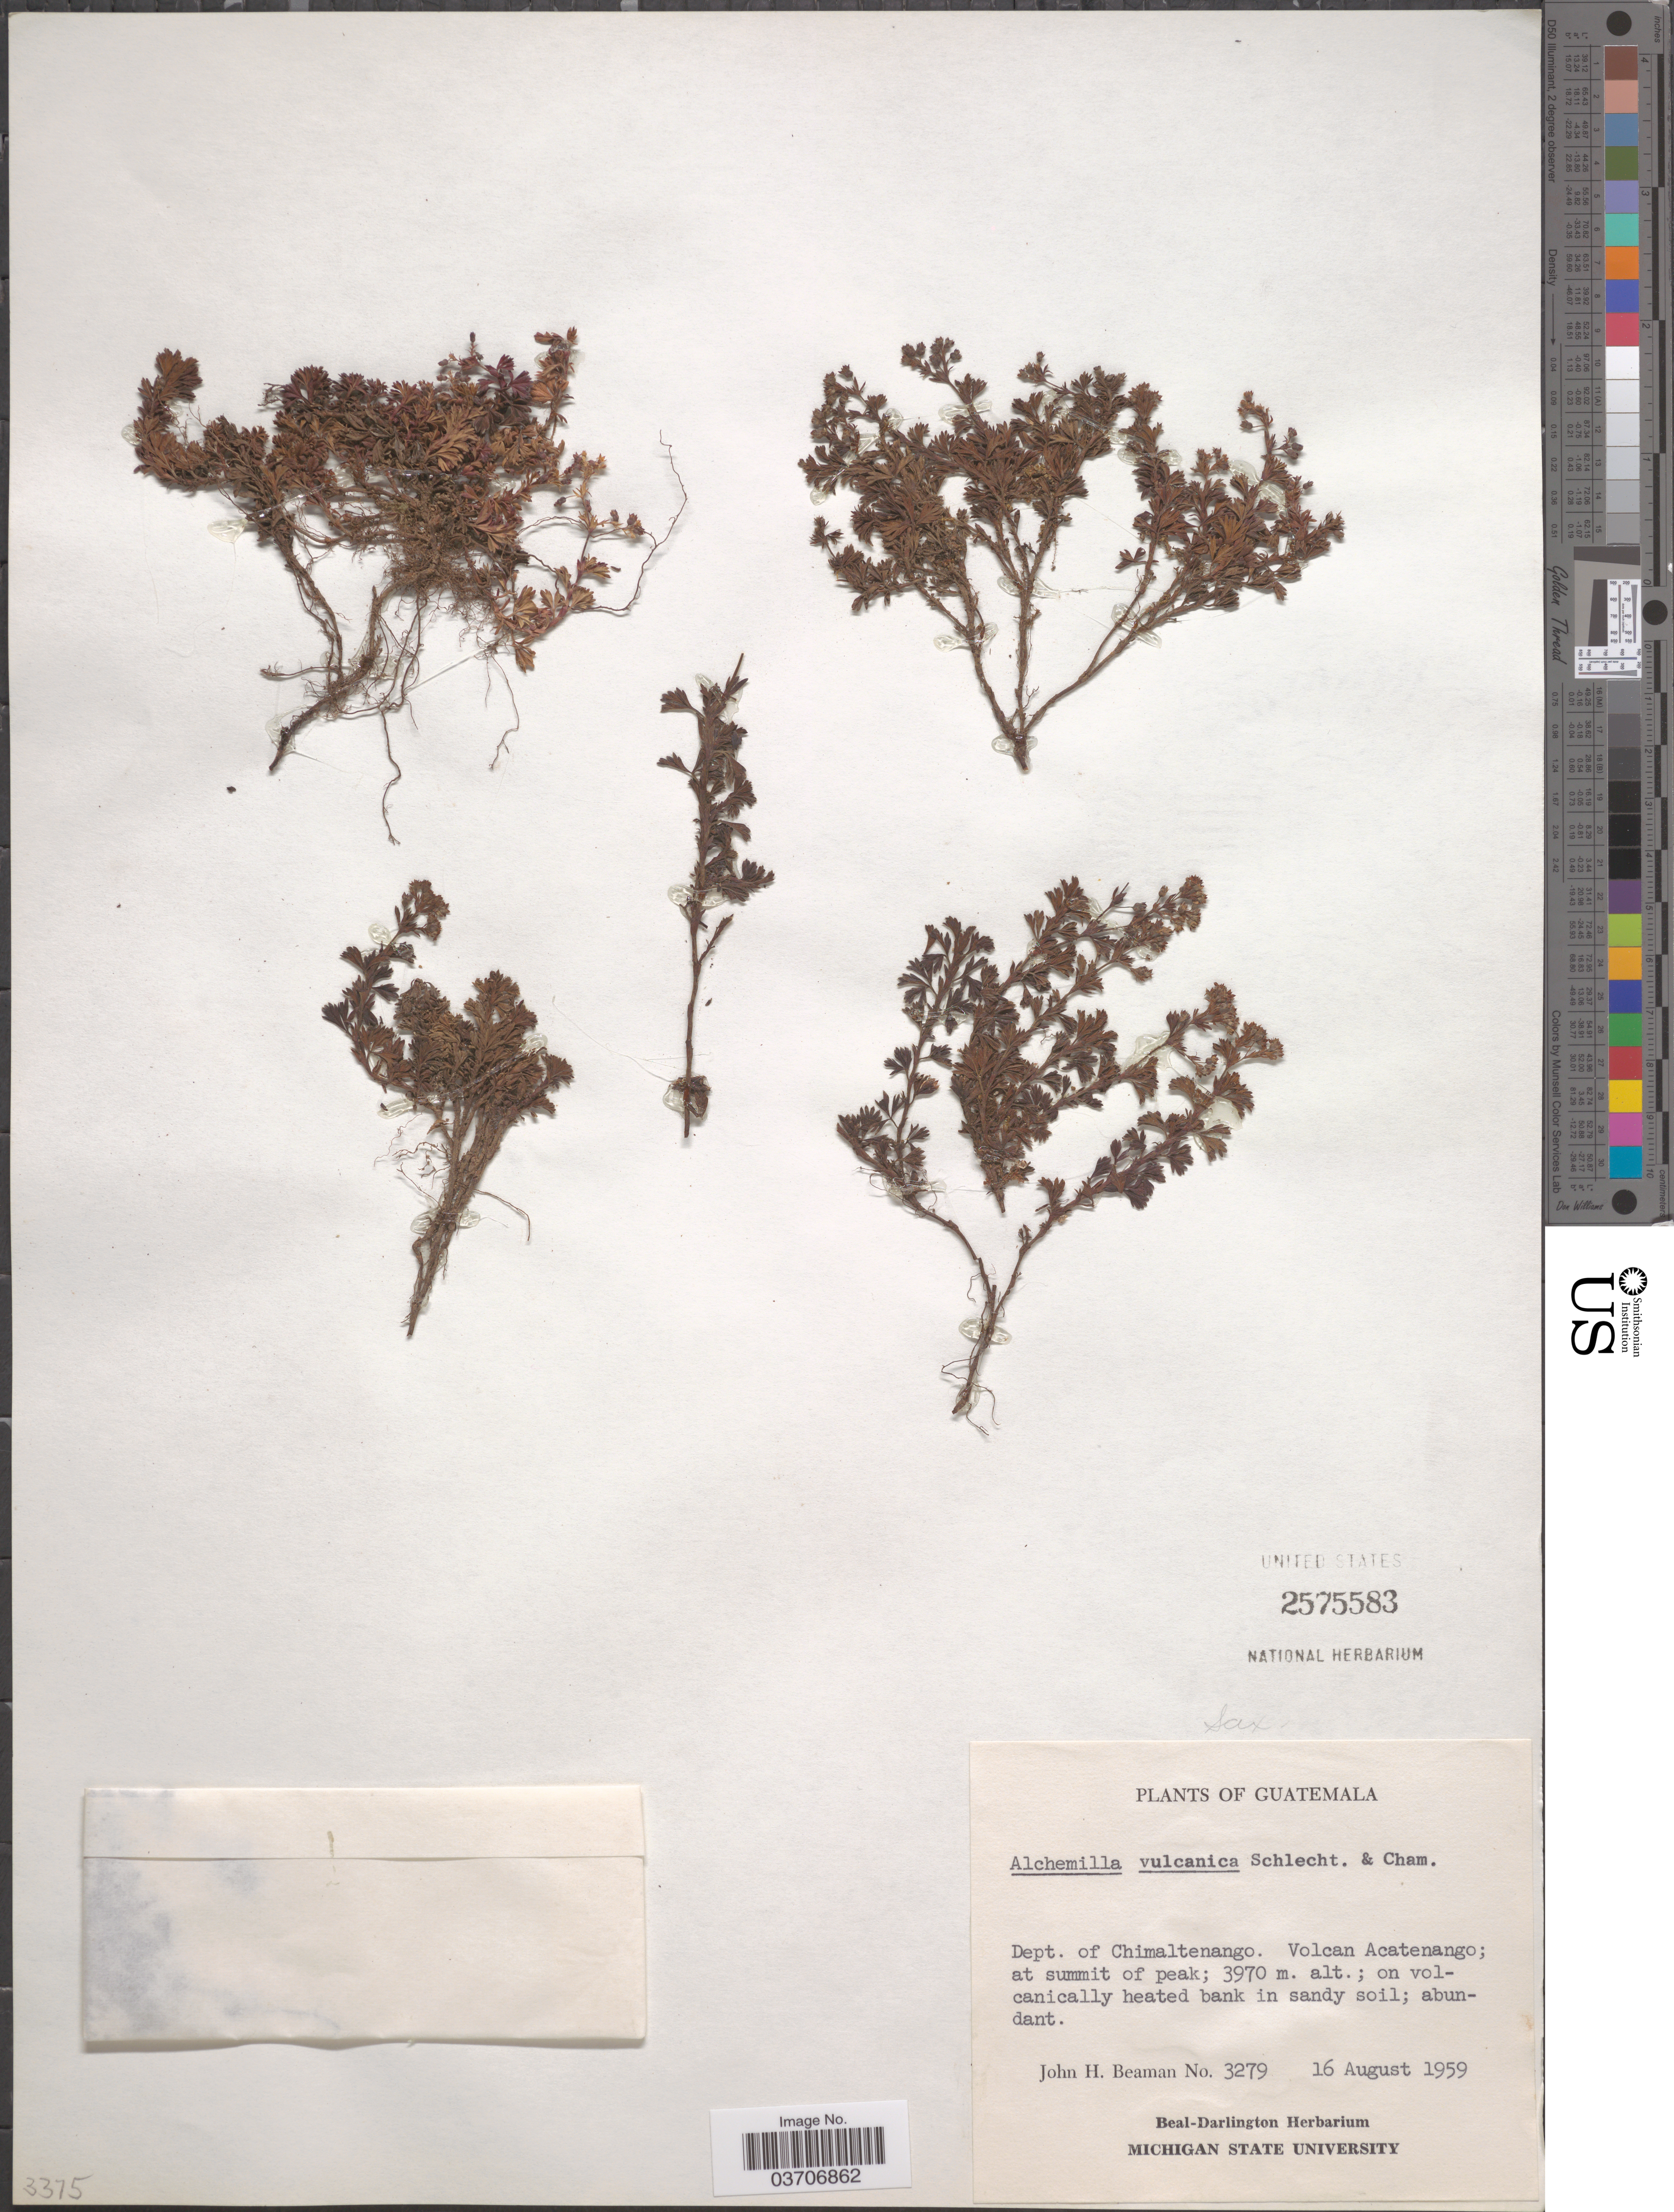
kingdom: Plantae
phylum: Tracheophyta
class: Magnoliopsida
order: Rosales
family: Rosaceae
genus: Lachemilla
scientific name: Lachemilla vulcanica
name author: (Cham. & Schltdl.) Rydb.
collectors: J. H. Beaman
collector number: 3279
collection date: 1959-08-16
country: Guatemala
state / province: Chimaltenango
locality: Dept. of Chimaltenango. Volcan Acatenango; at summit peak.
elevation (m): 3970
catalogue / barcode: US 2575583